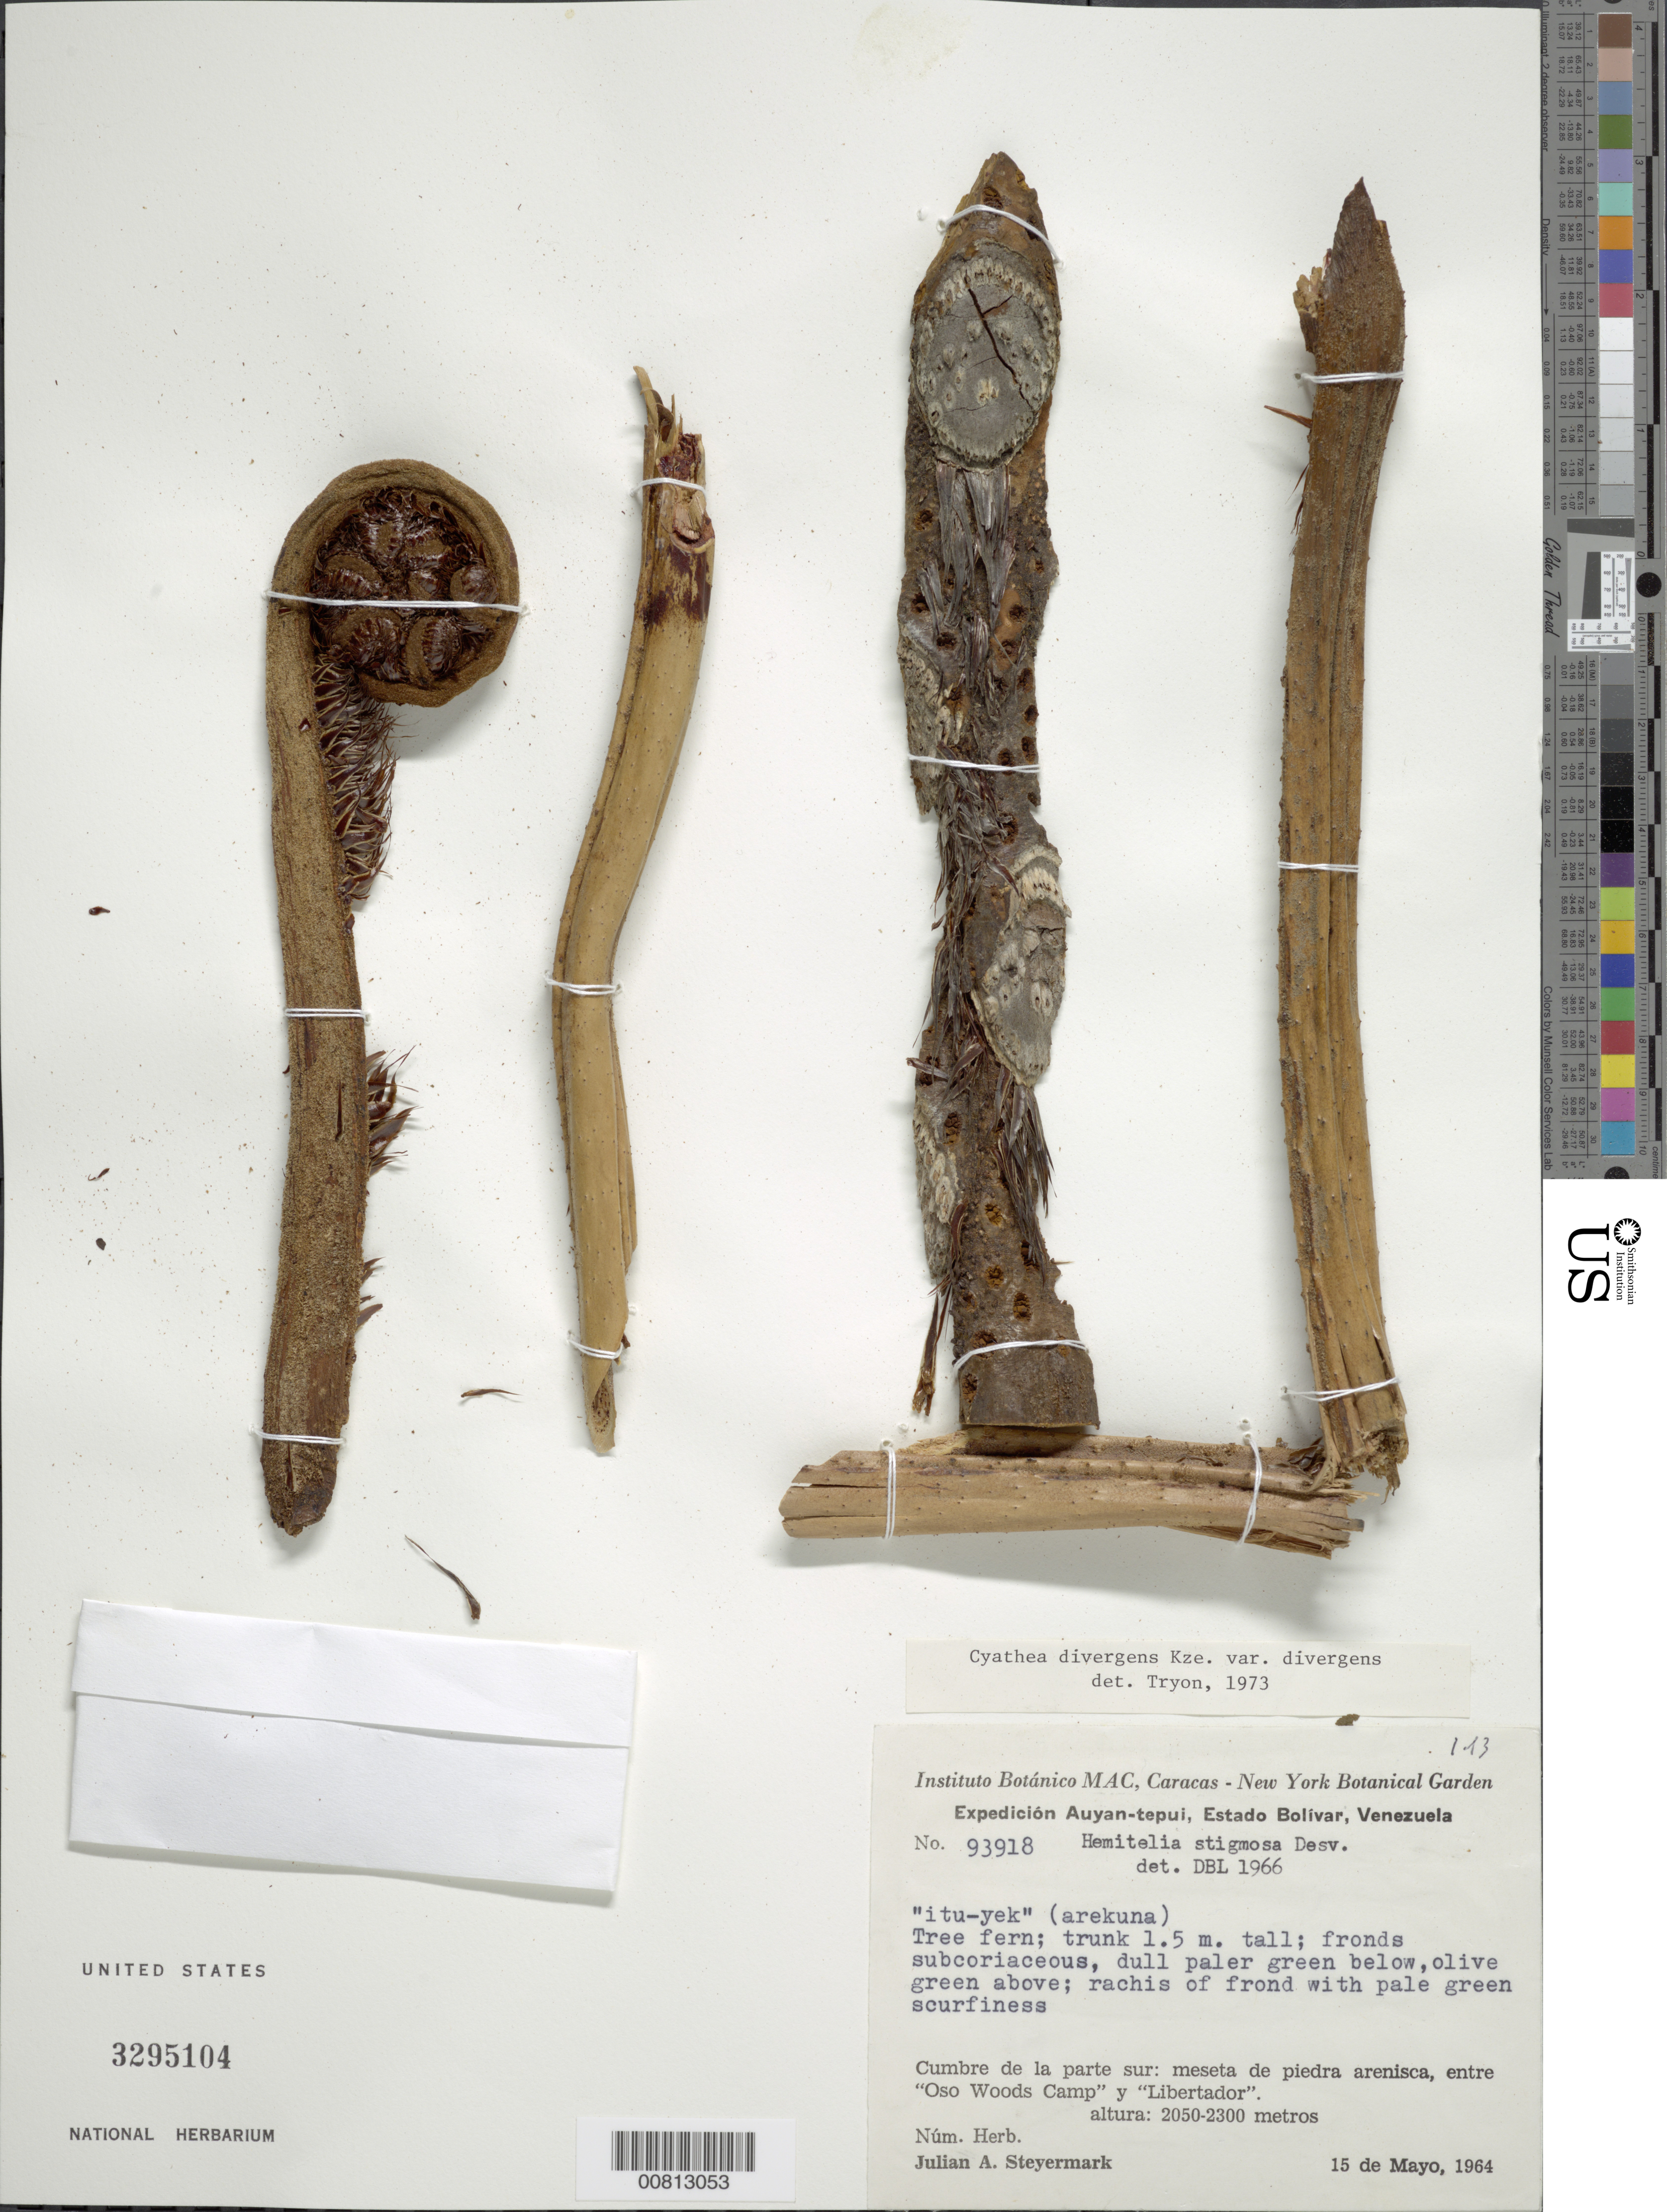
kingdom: Plantae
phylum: Tracheophyta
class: Polypodiopsida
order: Cyatheales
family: Cyatheaceae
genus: Cyathea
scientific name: Cyathea divergens var. divergens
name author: Kunze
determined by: Tryon, --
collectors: J. Steyermark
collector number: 93918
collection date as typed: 15-May-64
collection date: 1964-05-15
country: Venezuela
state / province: Bolívar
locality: Auyan-tepuí, entre Oso Woods Camp y Libertador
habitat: Meseta de piedra arenisca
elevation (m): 2050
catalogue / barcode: US 3295104